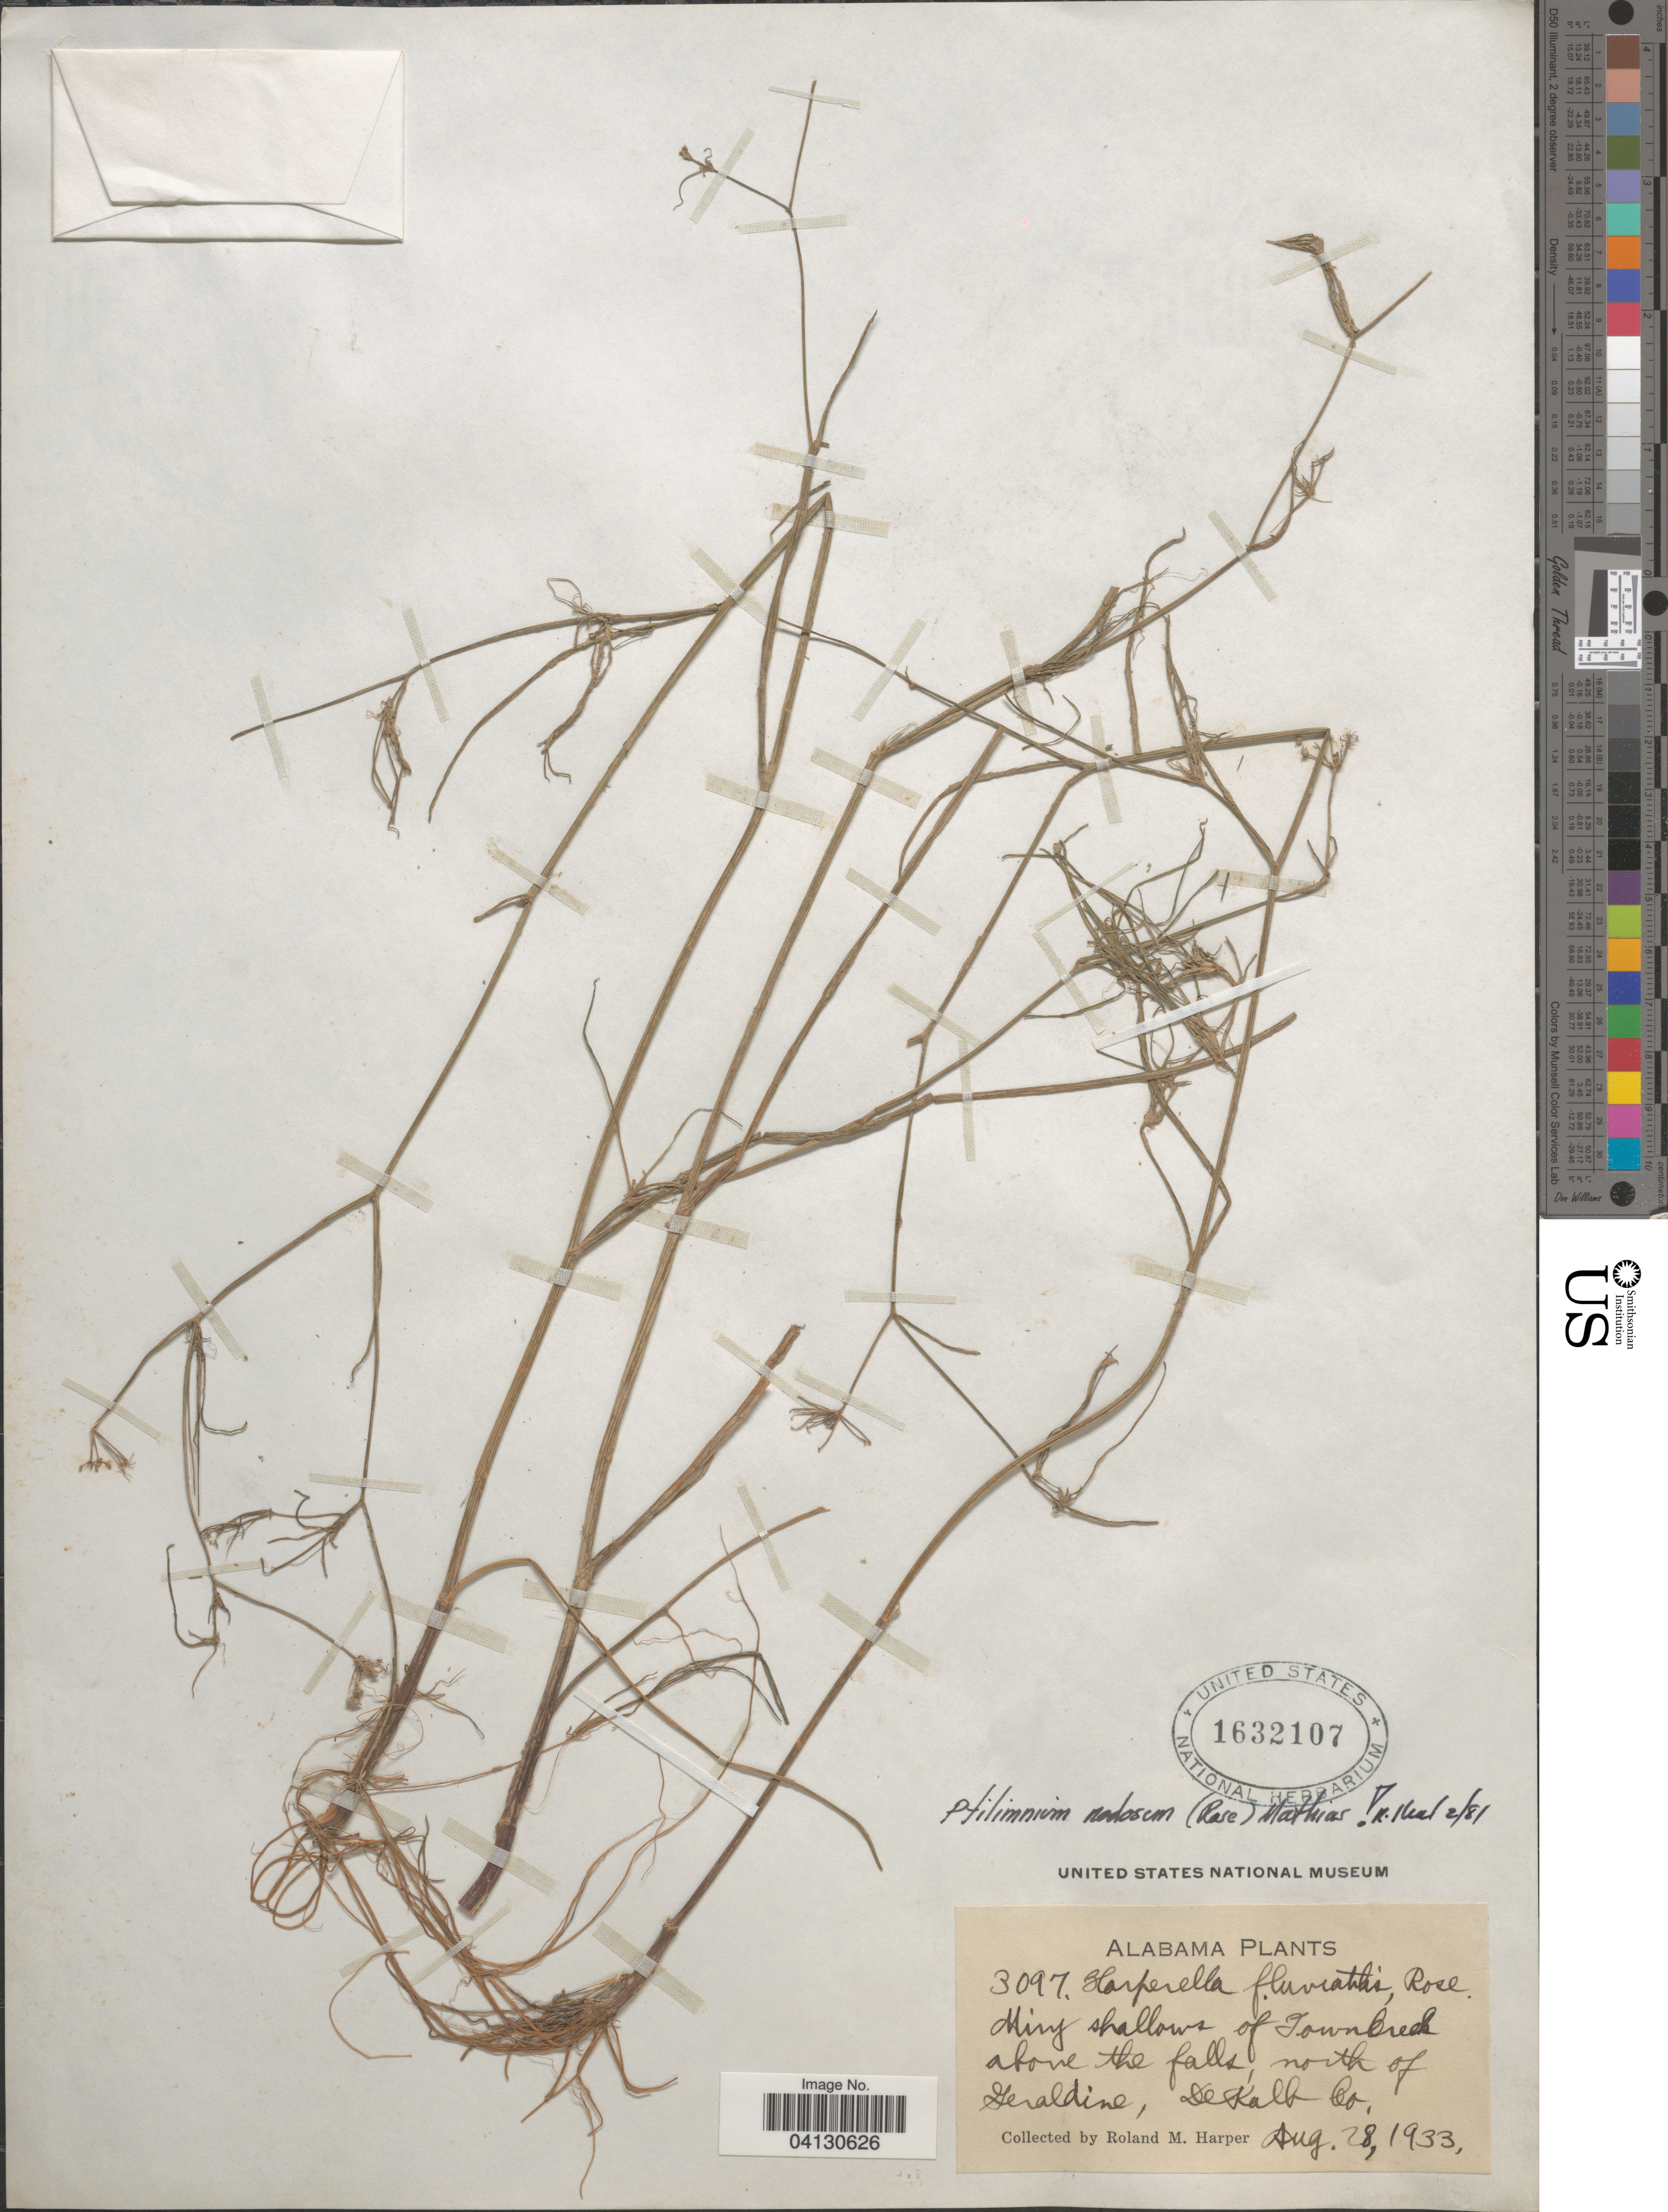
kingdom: Plantae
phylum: Tracheophyta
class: Magnoliopsida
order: Apiales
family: Apiaceae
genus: Harperella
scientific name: Harperella fluviatilis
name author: Rose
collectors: R. M. Harper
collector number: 3097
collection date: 1933-08-28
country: United States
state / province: Alabama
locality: Miry shallows of Towncreek above the falls, north of Geraldine, DeKalb Co.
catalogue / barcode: US 1632107